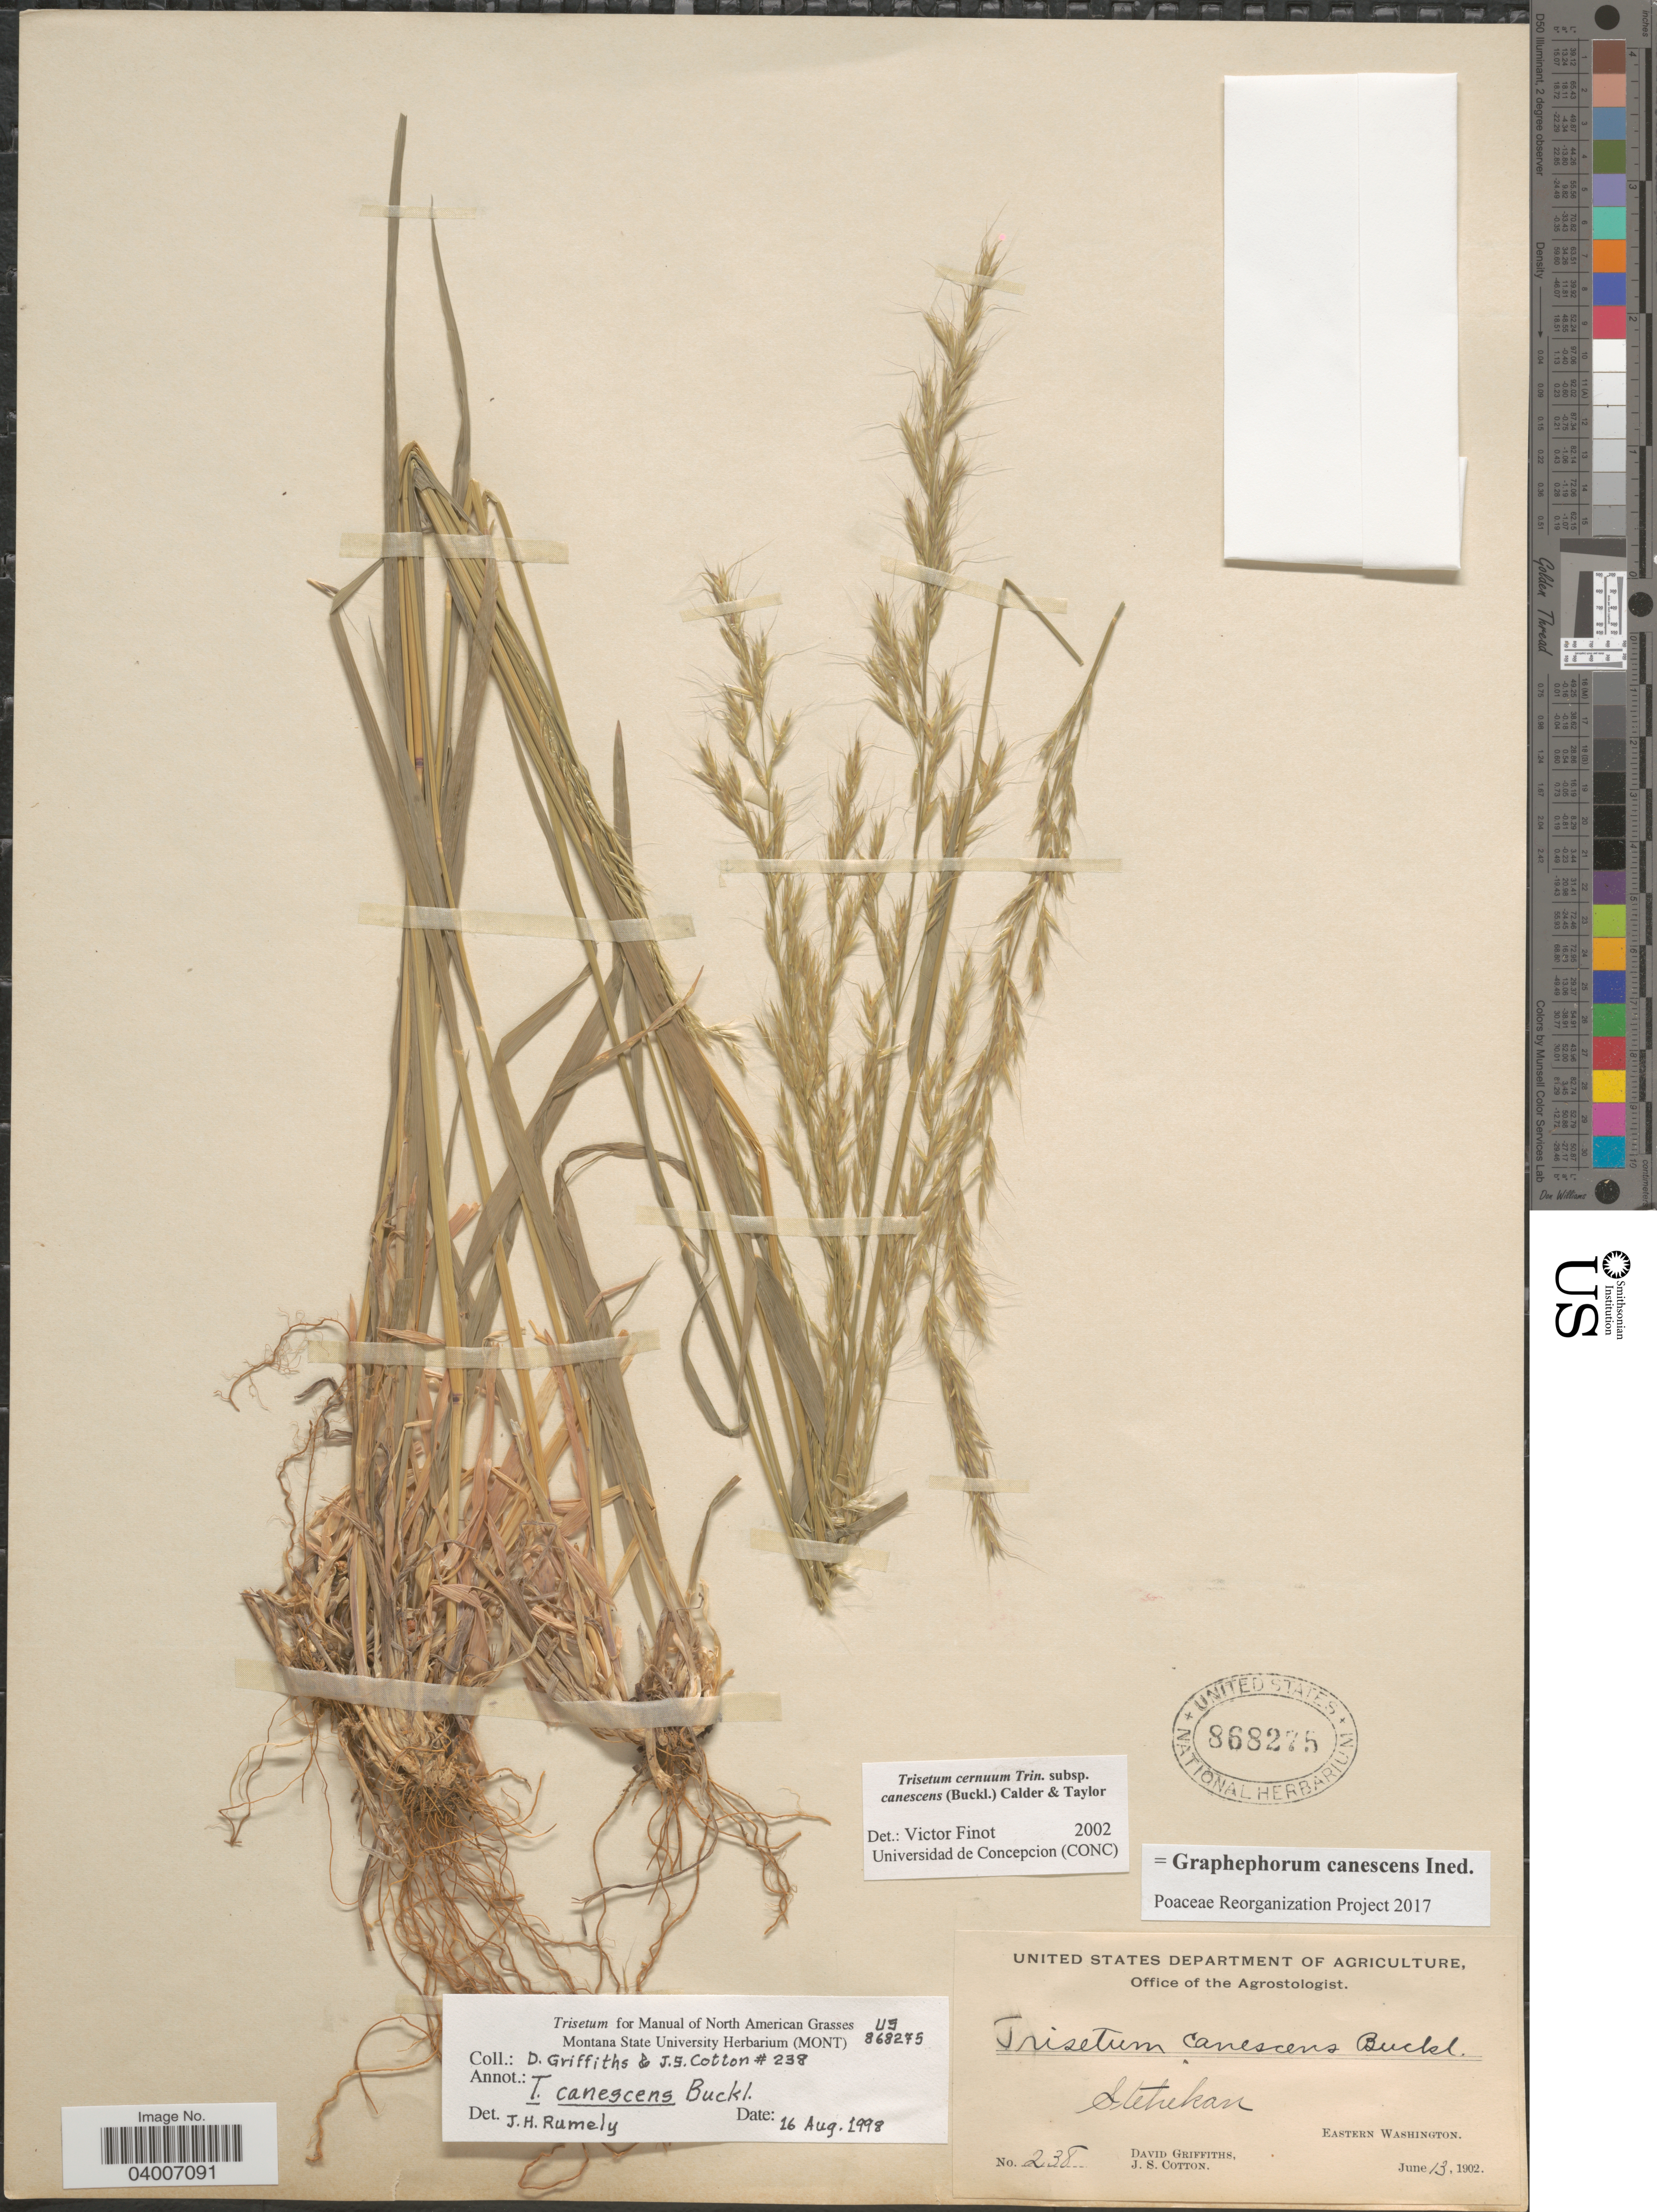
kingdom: Plantae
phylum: Tracheophyta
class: Liliopsida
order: Poales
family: Poaceae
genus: Graphephorum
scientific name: Graphephorum canescens ined.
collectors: D. Griffiths & J. S. Cotton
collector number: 238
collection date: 1902-06-13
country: United States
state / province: Washington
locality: Stehekan, Eastern Washington.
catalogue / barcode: US 868275